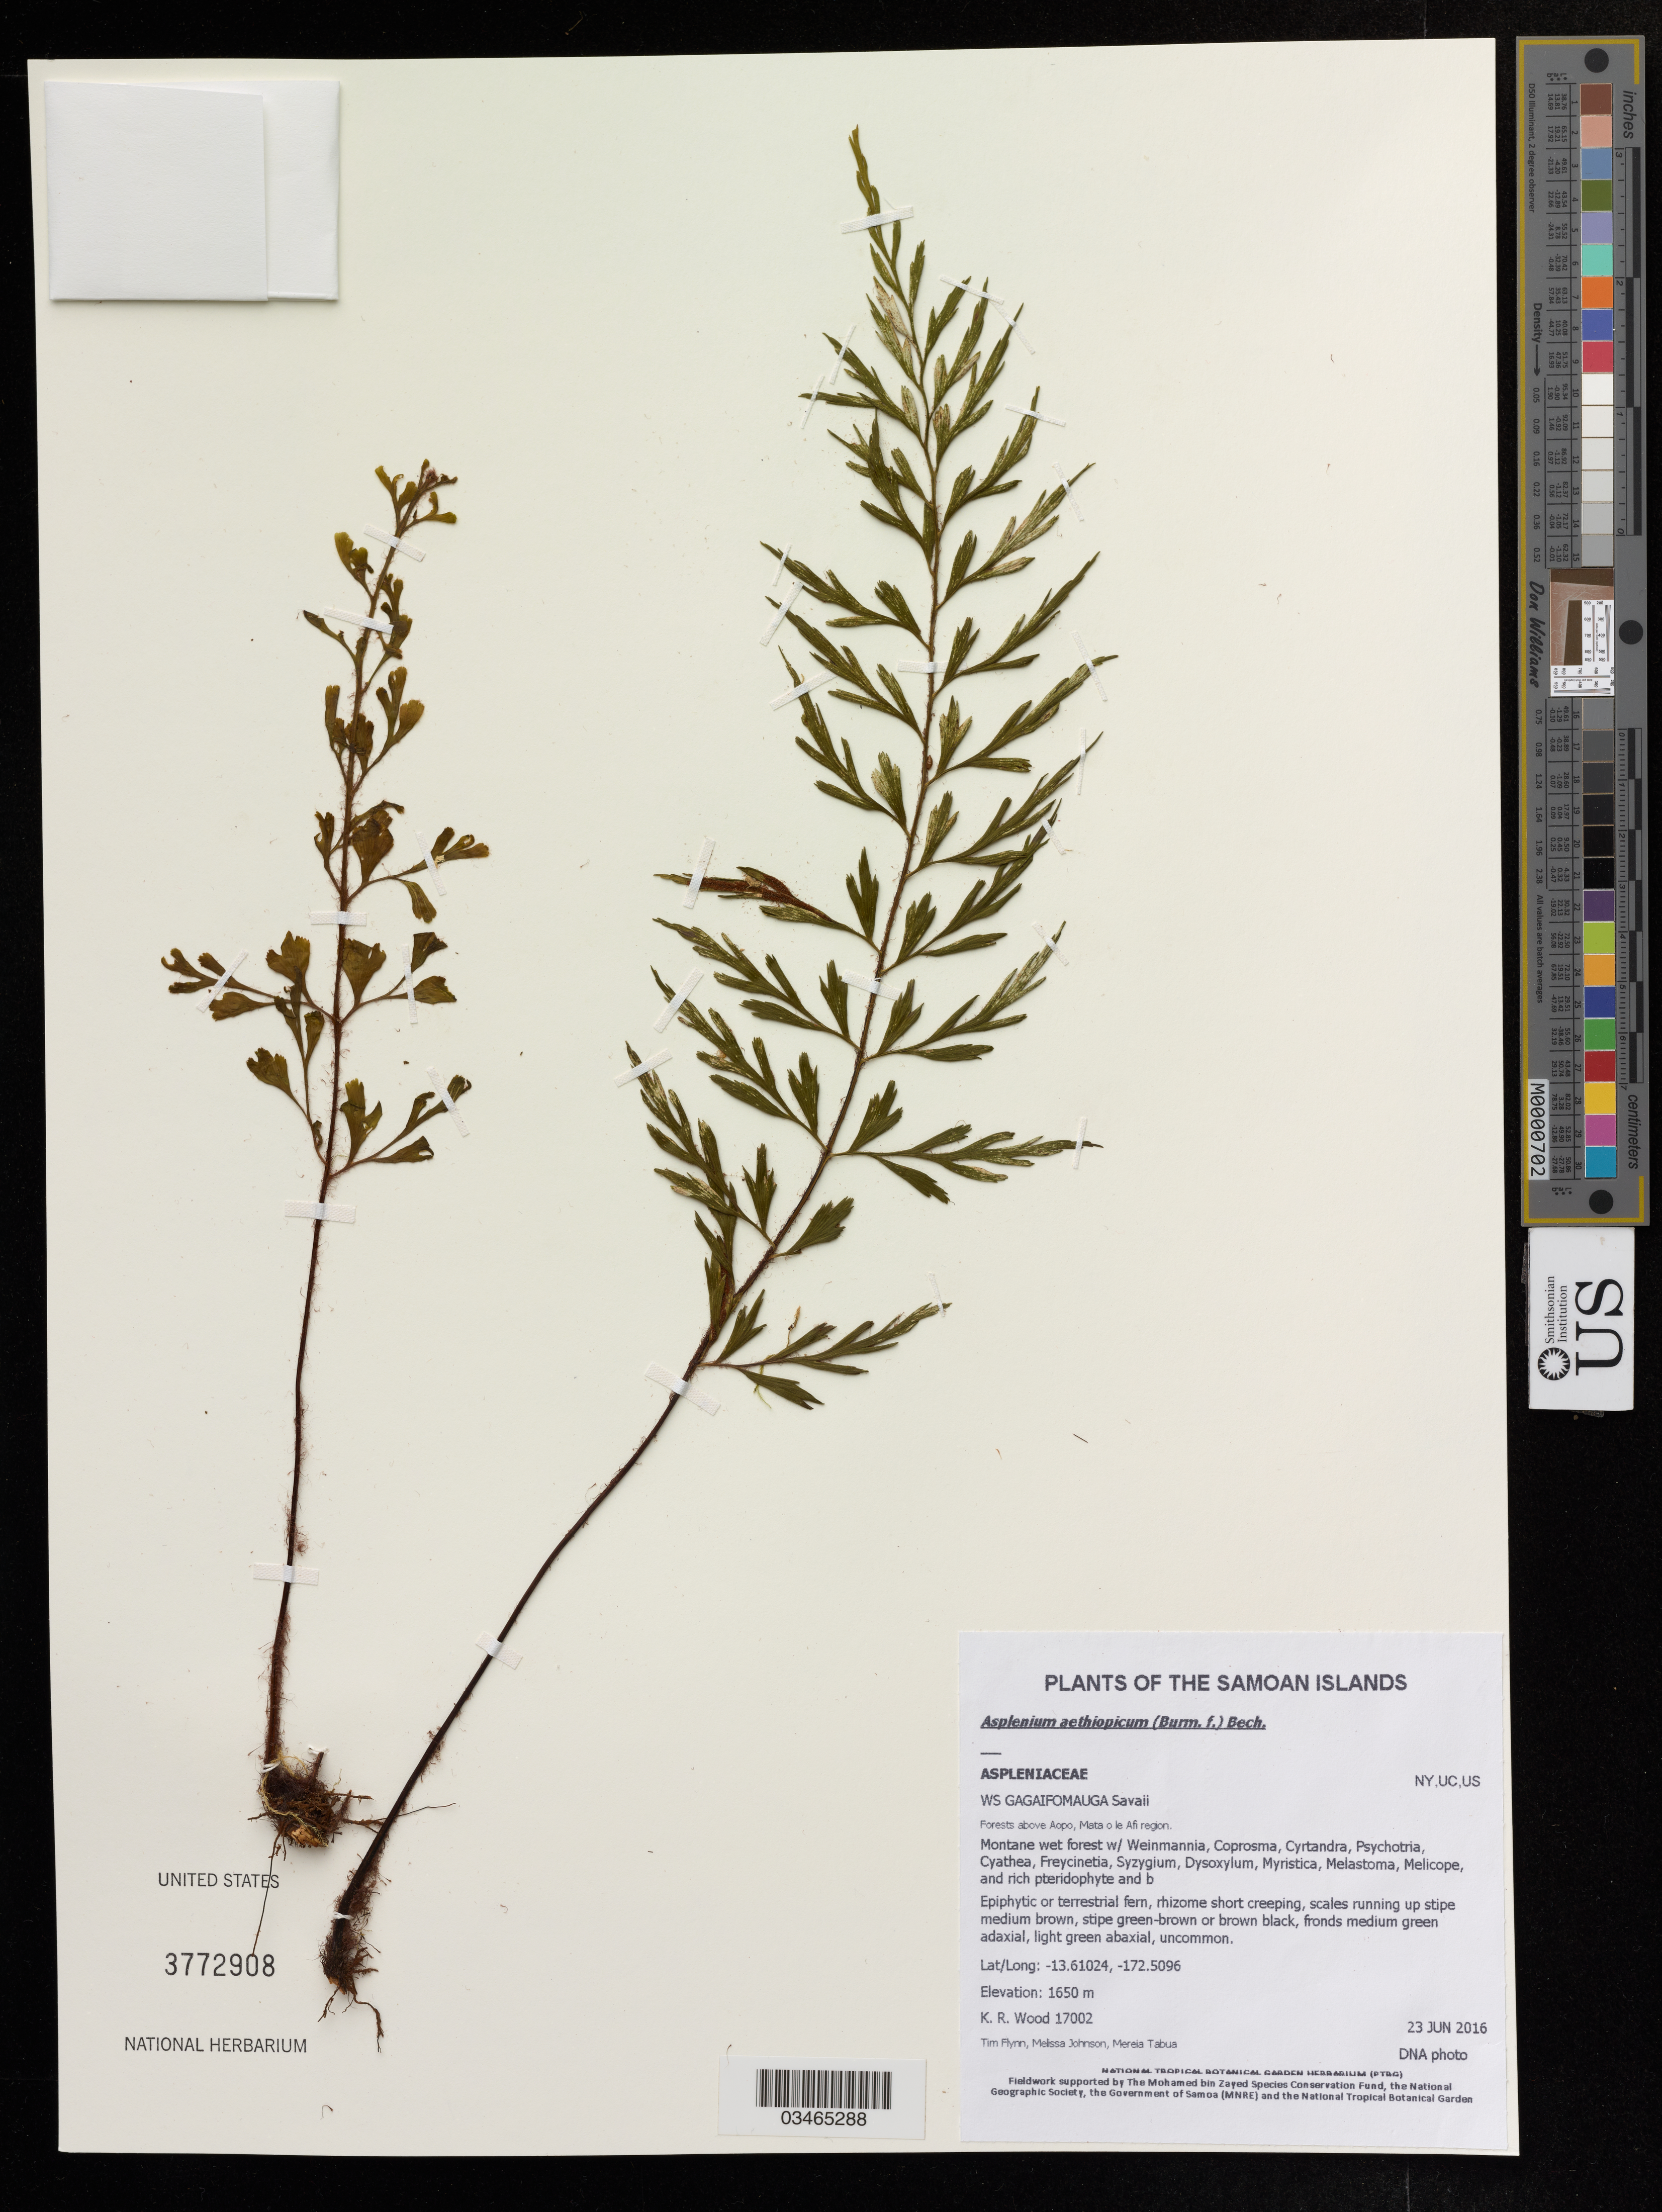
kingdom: Plantae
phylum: Tracheophyta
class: Polypodiopsida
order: Polypodiales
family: Aspleniaceae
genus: Asplenium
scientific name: Asplenium aethiopicum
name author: (Burm. f.) Bech.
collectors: K. R. Wood, T. Flynn, M. Johnson & M. Tabua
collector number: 17002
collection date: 2016-06-23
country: American Samoa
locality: Above Aopo, Mata o le Afi region.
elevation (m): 1650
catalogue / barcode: US 3772908